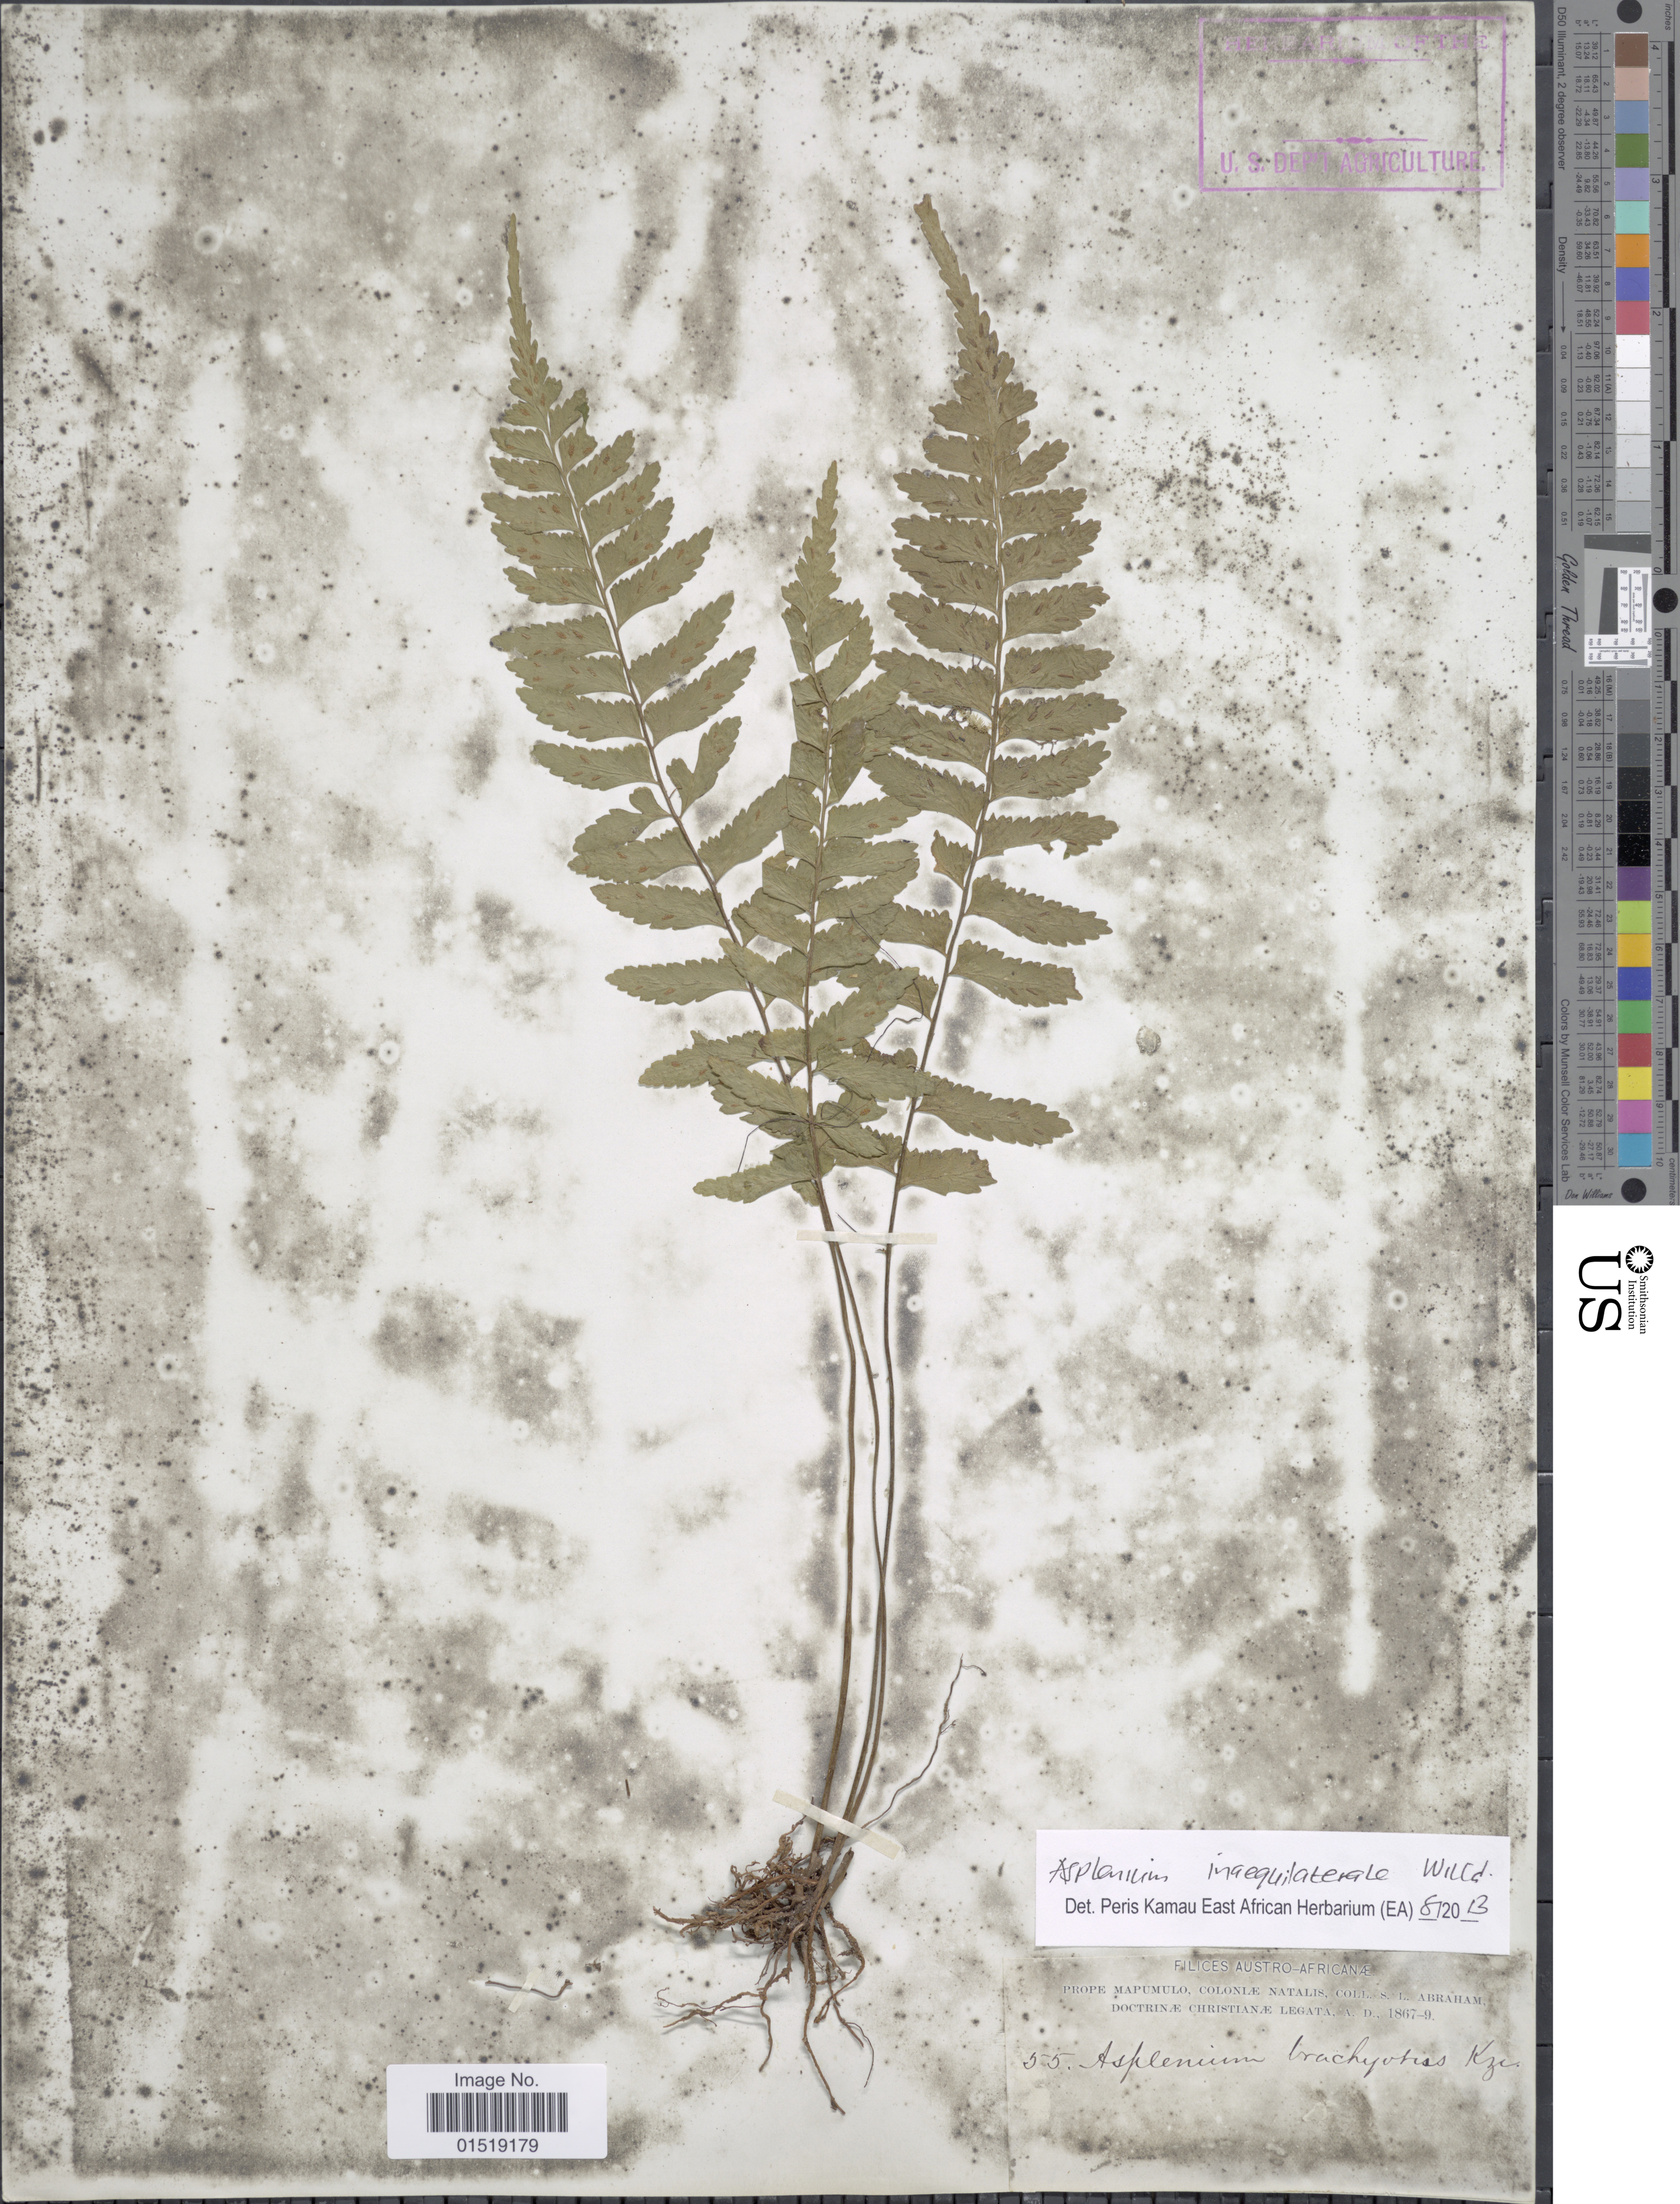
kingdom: Plantae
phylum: Tracheophyta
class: Polypodiopsida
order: Polypodiales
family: Aspleniaceae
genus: Asplenium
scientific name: Asplenium inaequilaterale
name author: Willd.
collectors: S. Abraham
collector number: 55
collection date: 1867/1869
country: South Africa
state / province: KwaZulu-Natal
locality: Filices Austro-Africanæ. Prope Mapumulo, Coloniæ Natalis.